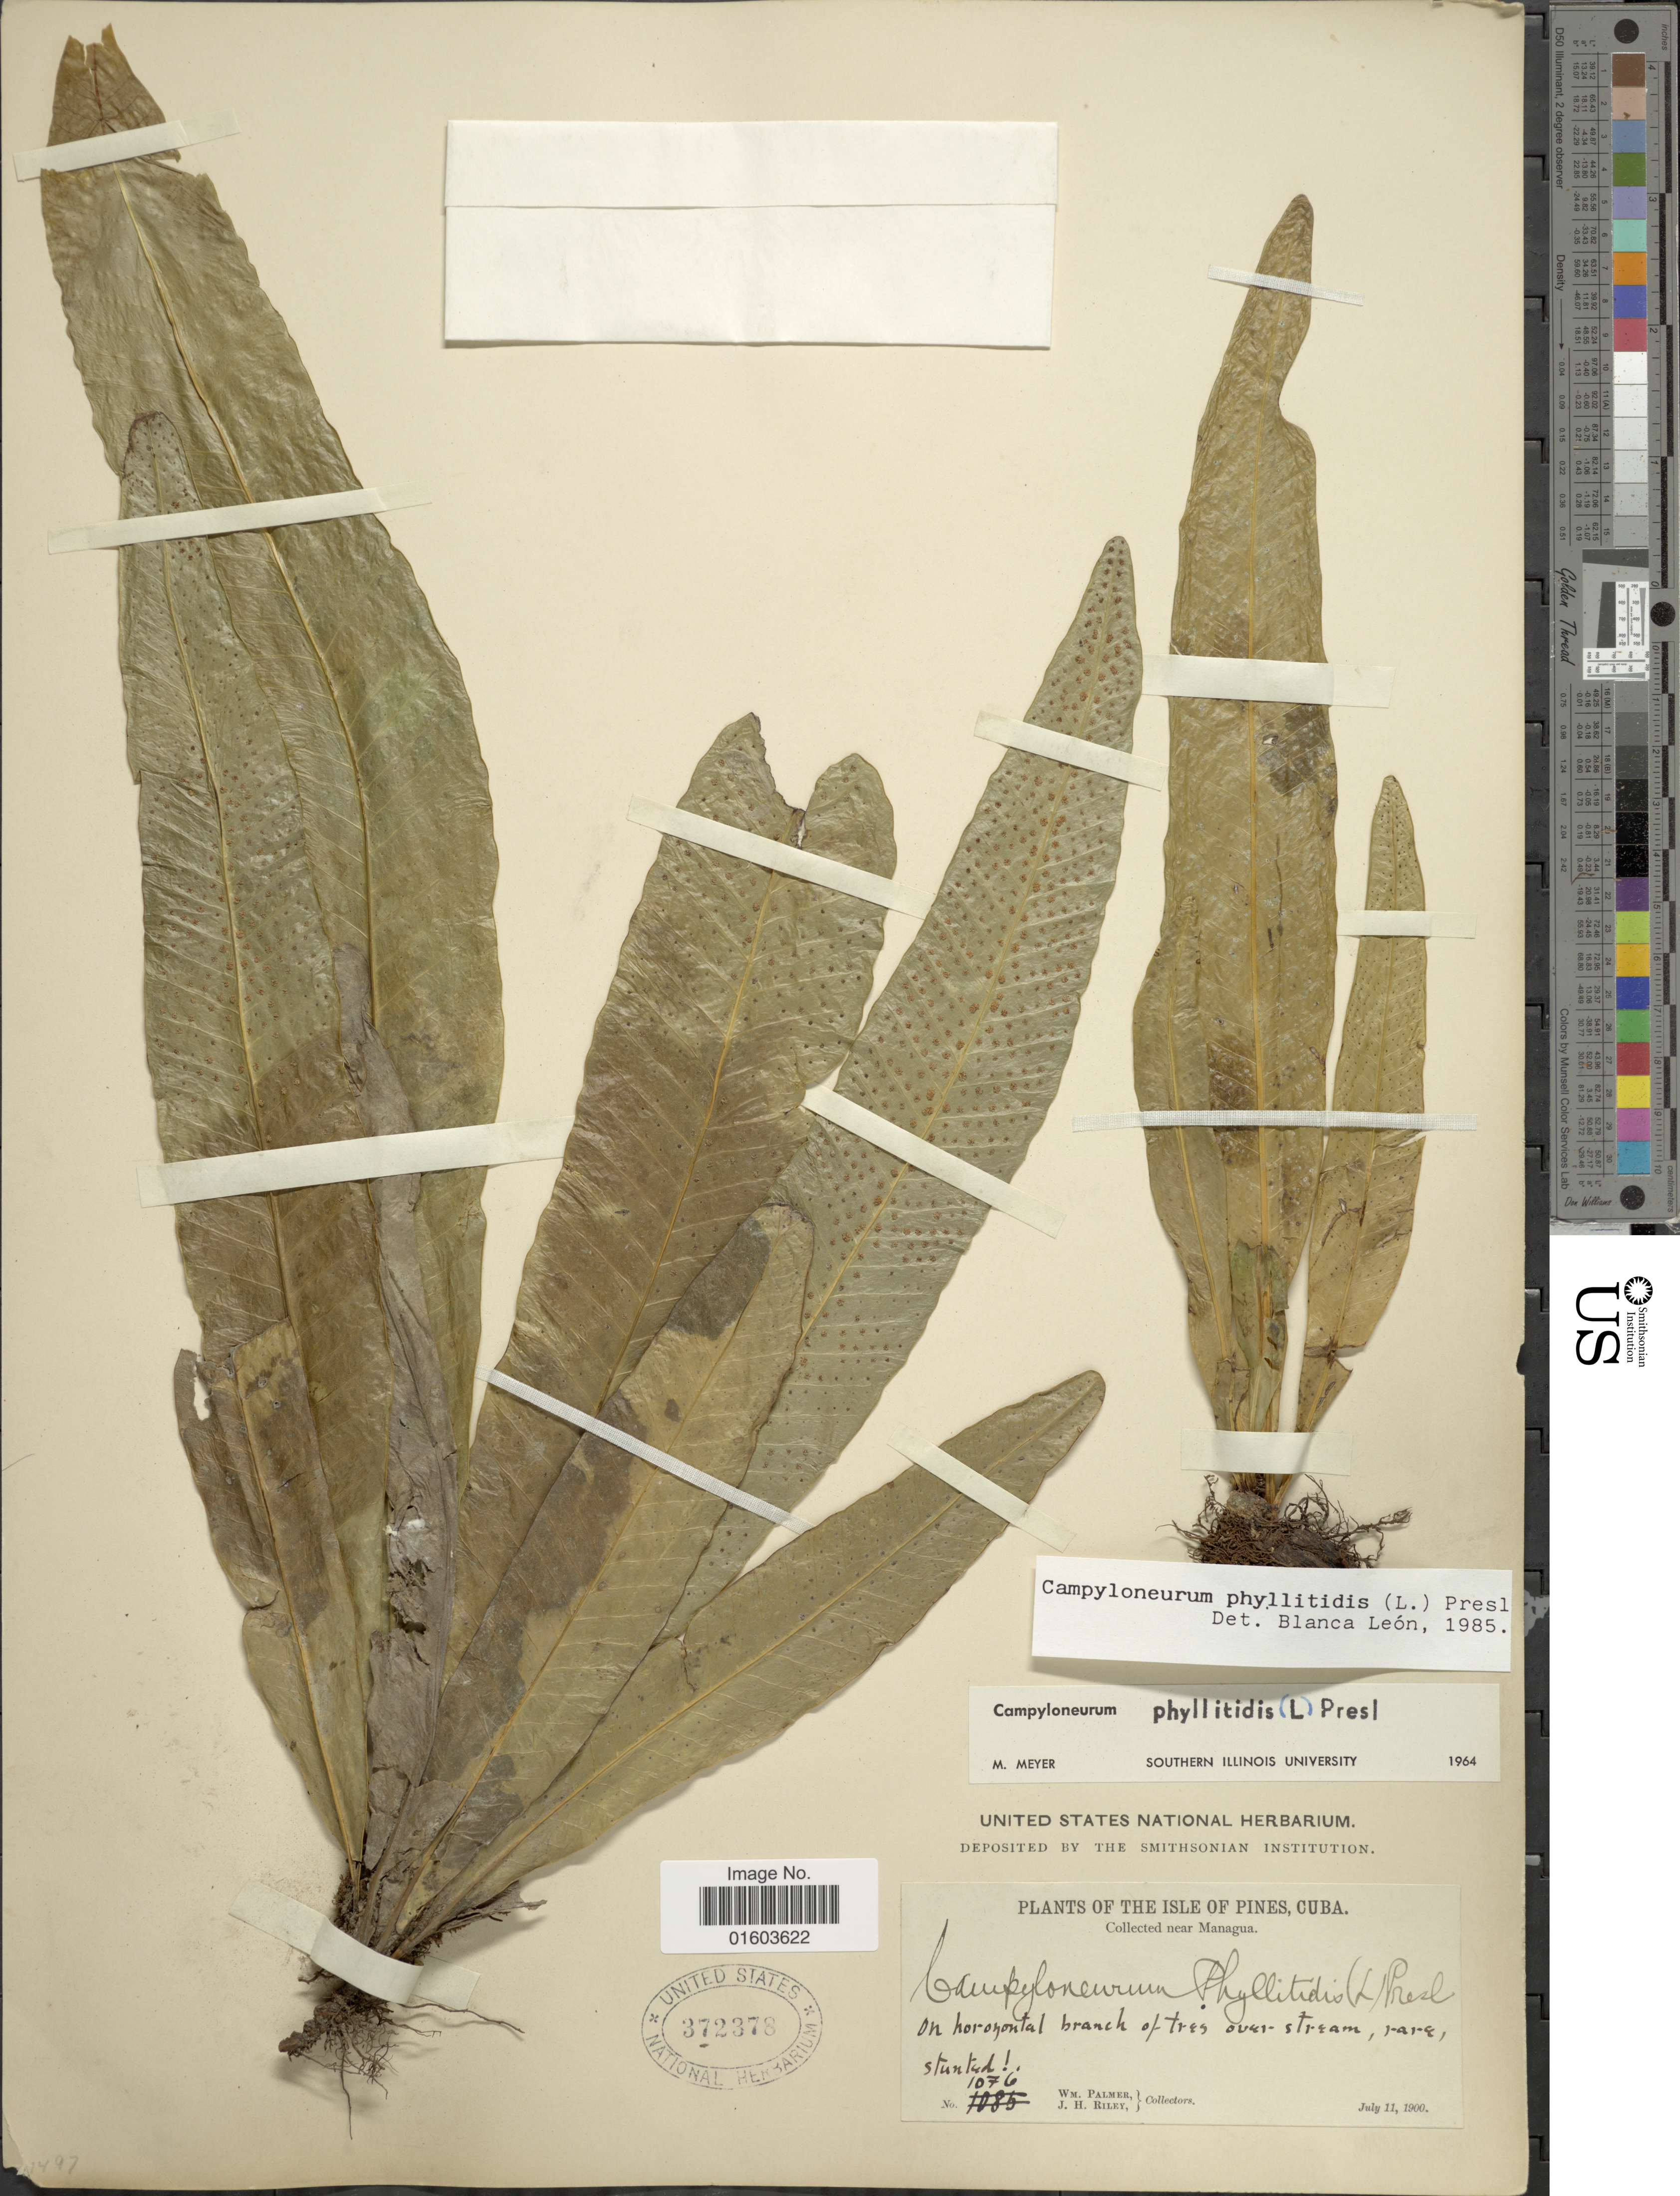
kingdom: Plantae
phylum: Tracheophyta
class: Polypodiopsida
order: Polypodiales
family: Polypodiaceae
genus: Campyloneurum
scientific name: Campyloneurum phyllitidis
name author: (L.) C. Presl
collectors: W. Palmer & J. H. Riley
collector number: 1076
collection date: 1900-07-11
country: Cuba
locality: The Isle of Pines, Cuba, Near Managua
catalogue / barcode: US 372378